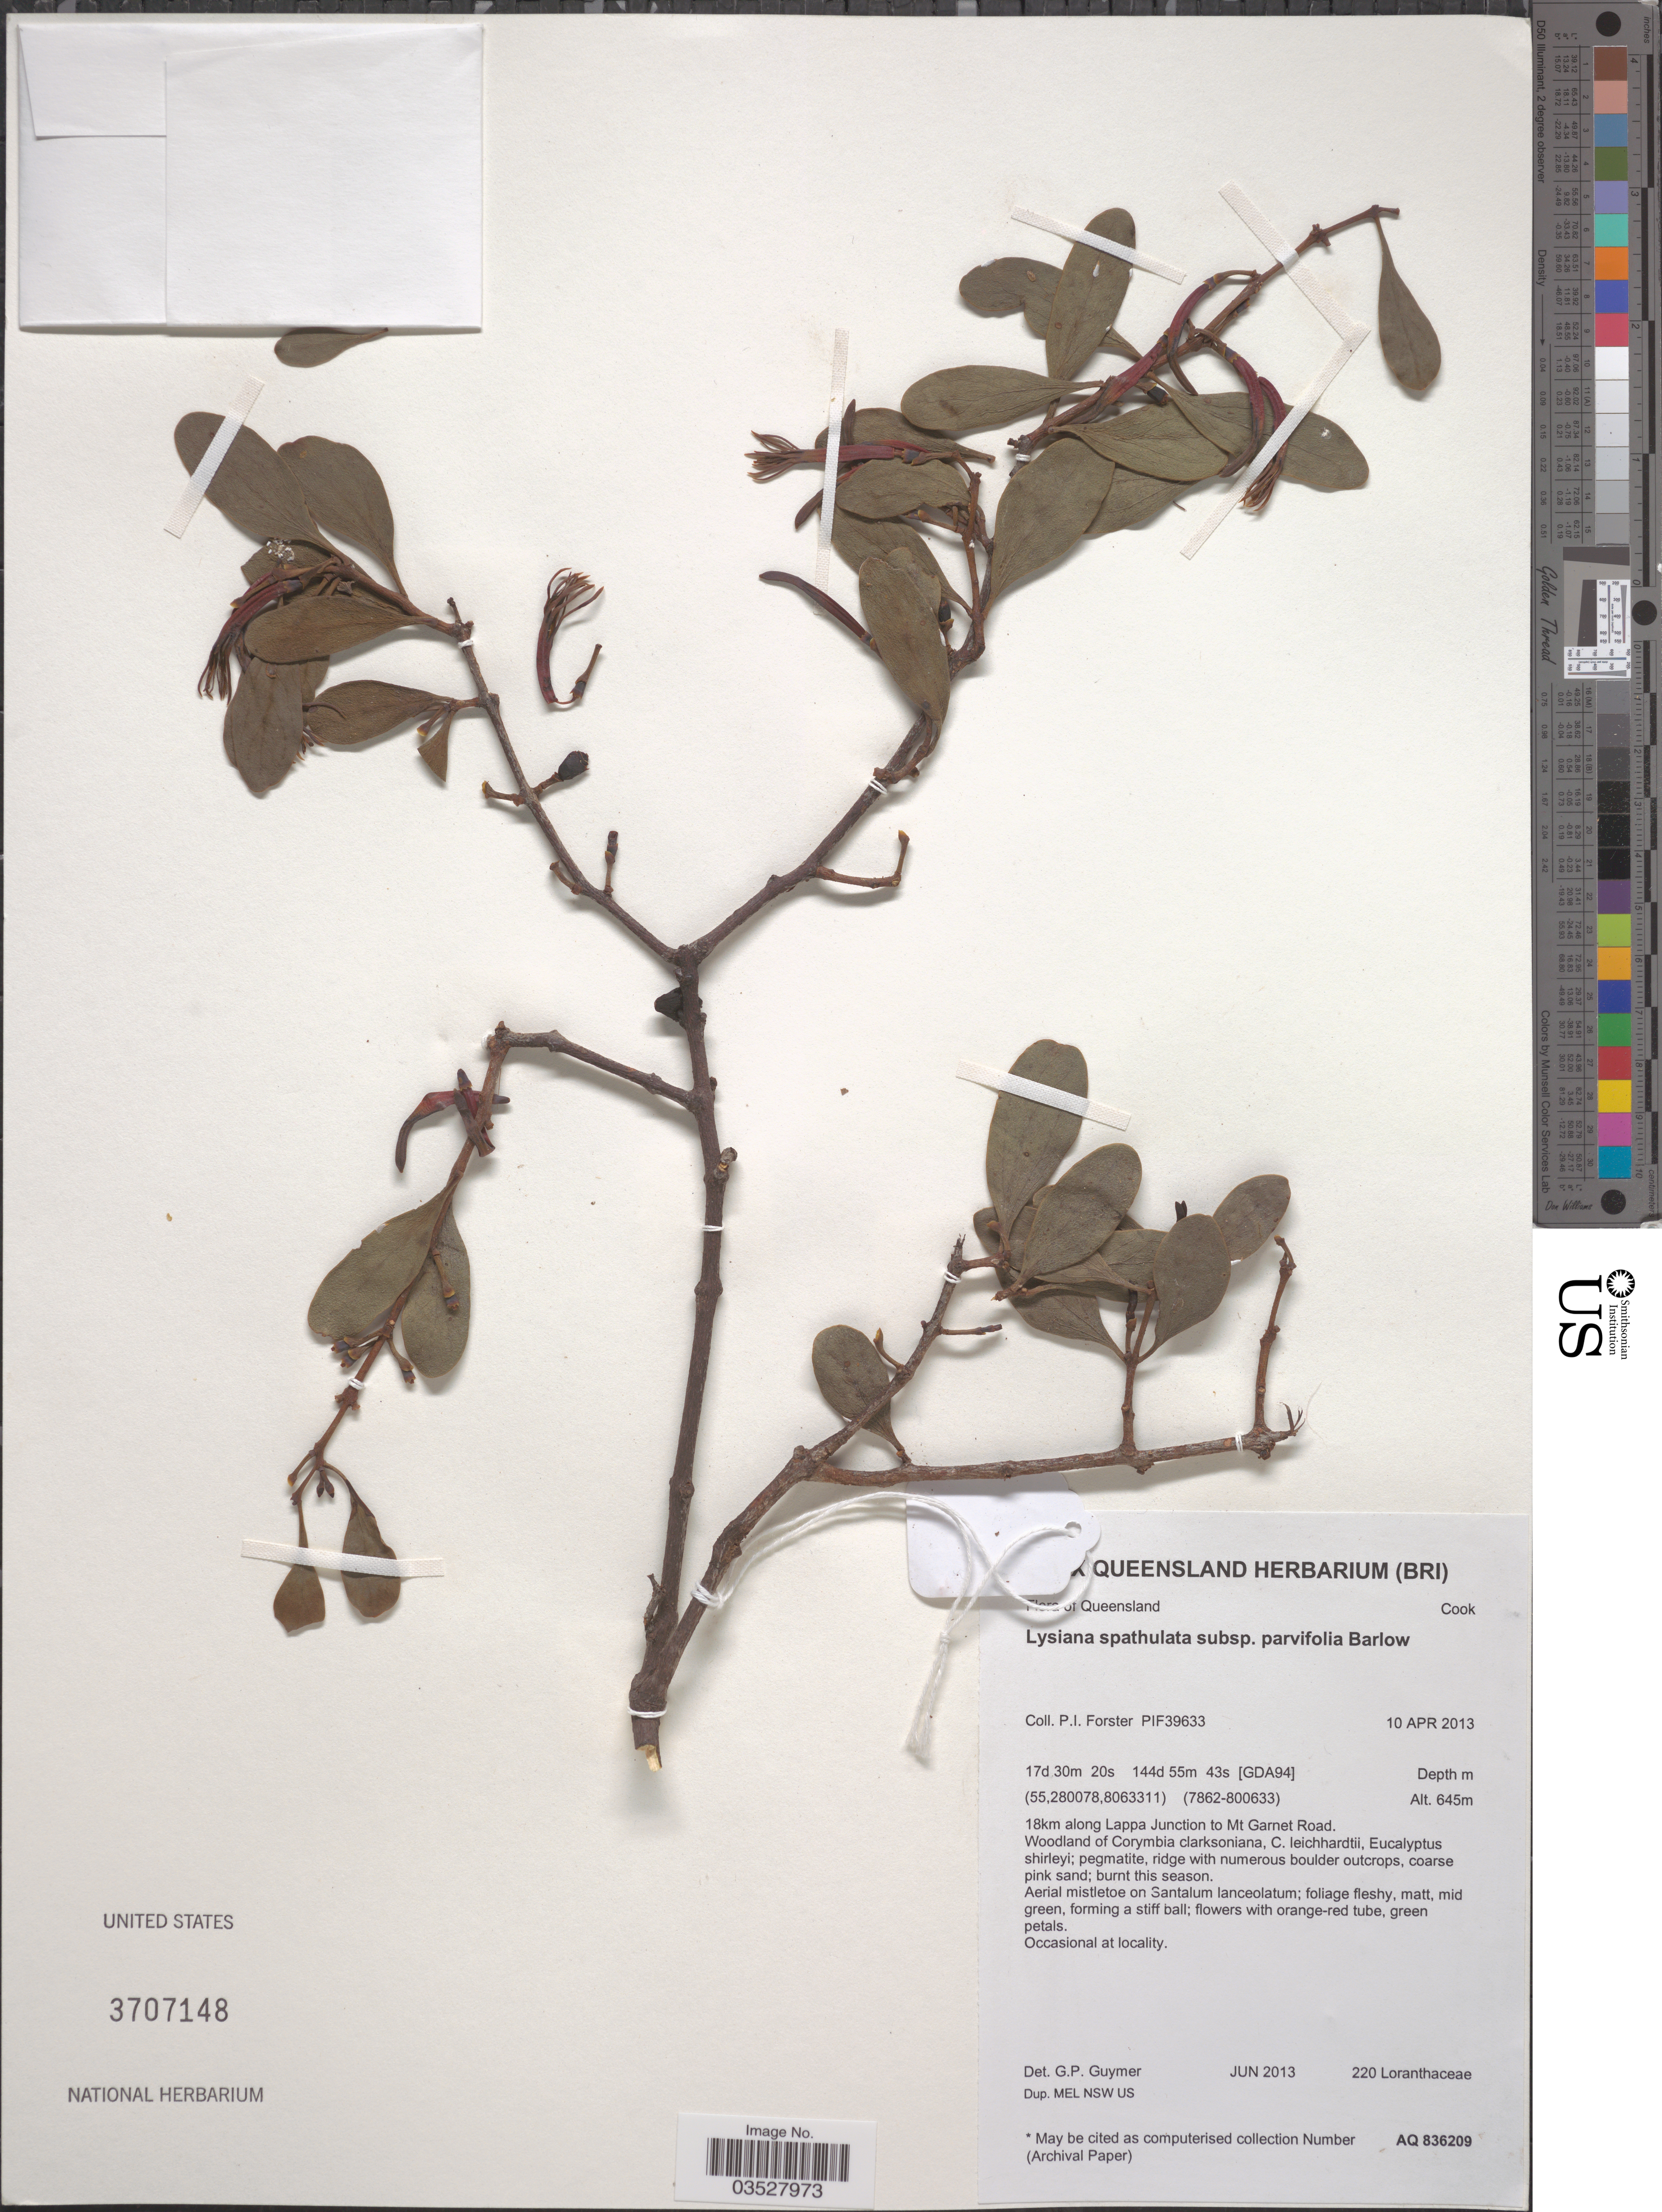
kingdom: Plantae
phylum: Tracheophyta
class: Magnoliopsida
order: Santalales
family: Loranthaceae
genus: Lysiana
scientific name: Lysiana spathulata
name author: Barlow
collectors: P. Forster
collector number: PIF39633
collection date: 2013-04-10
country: Australia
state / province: Queensland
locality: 18km along Lappa Junction to Mt Garnet Road.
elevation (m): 645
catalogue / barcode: US 3707148